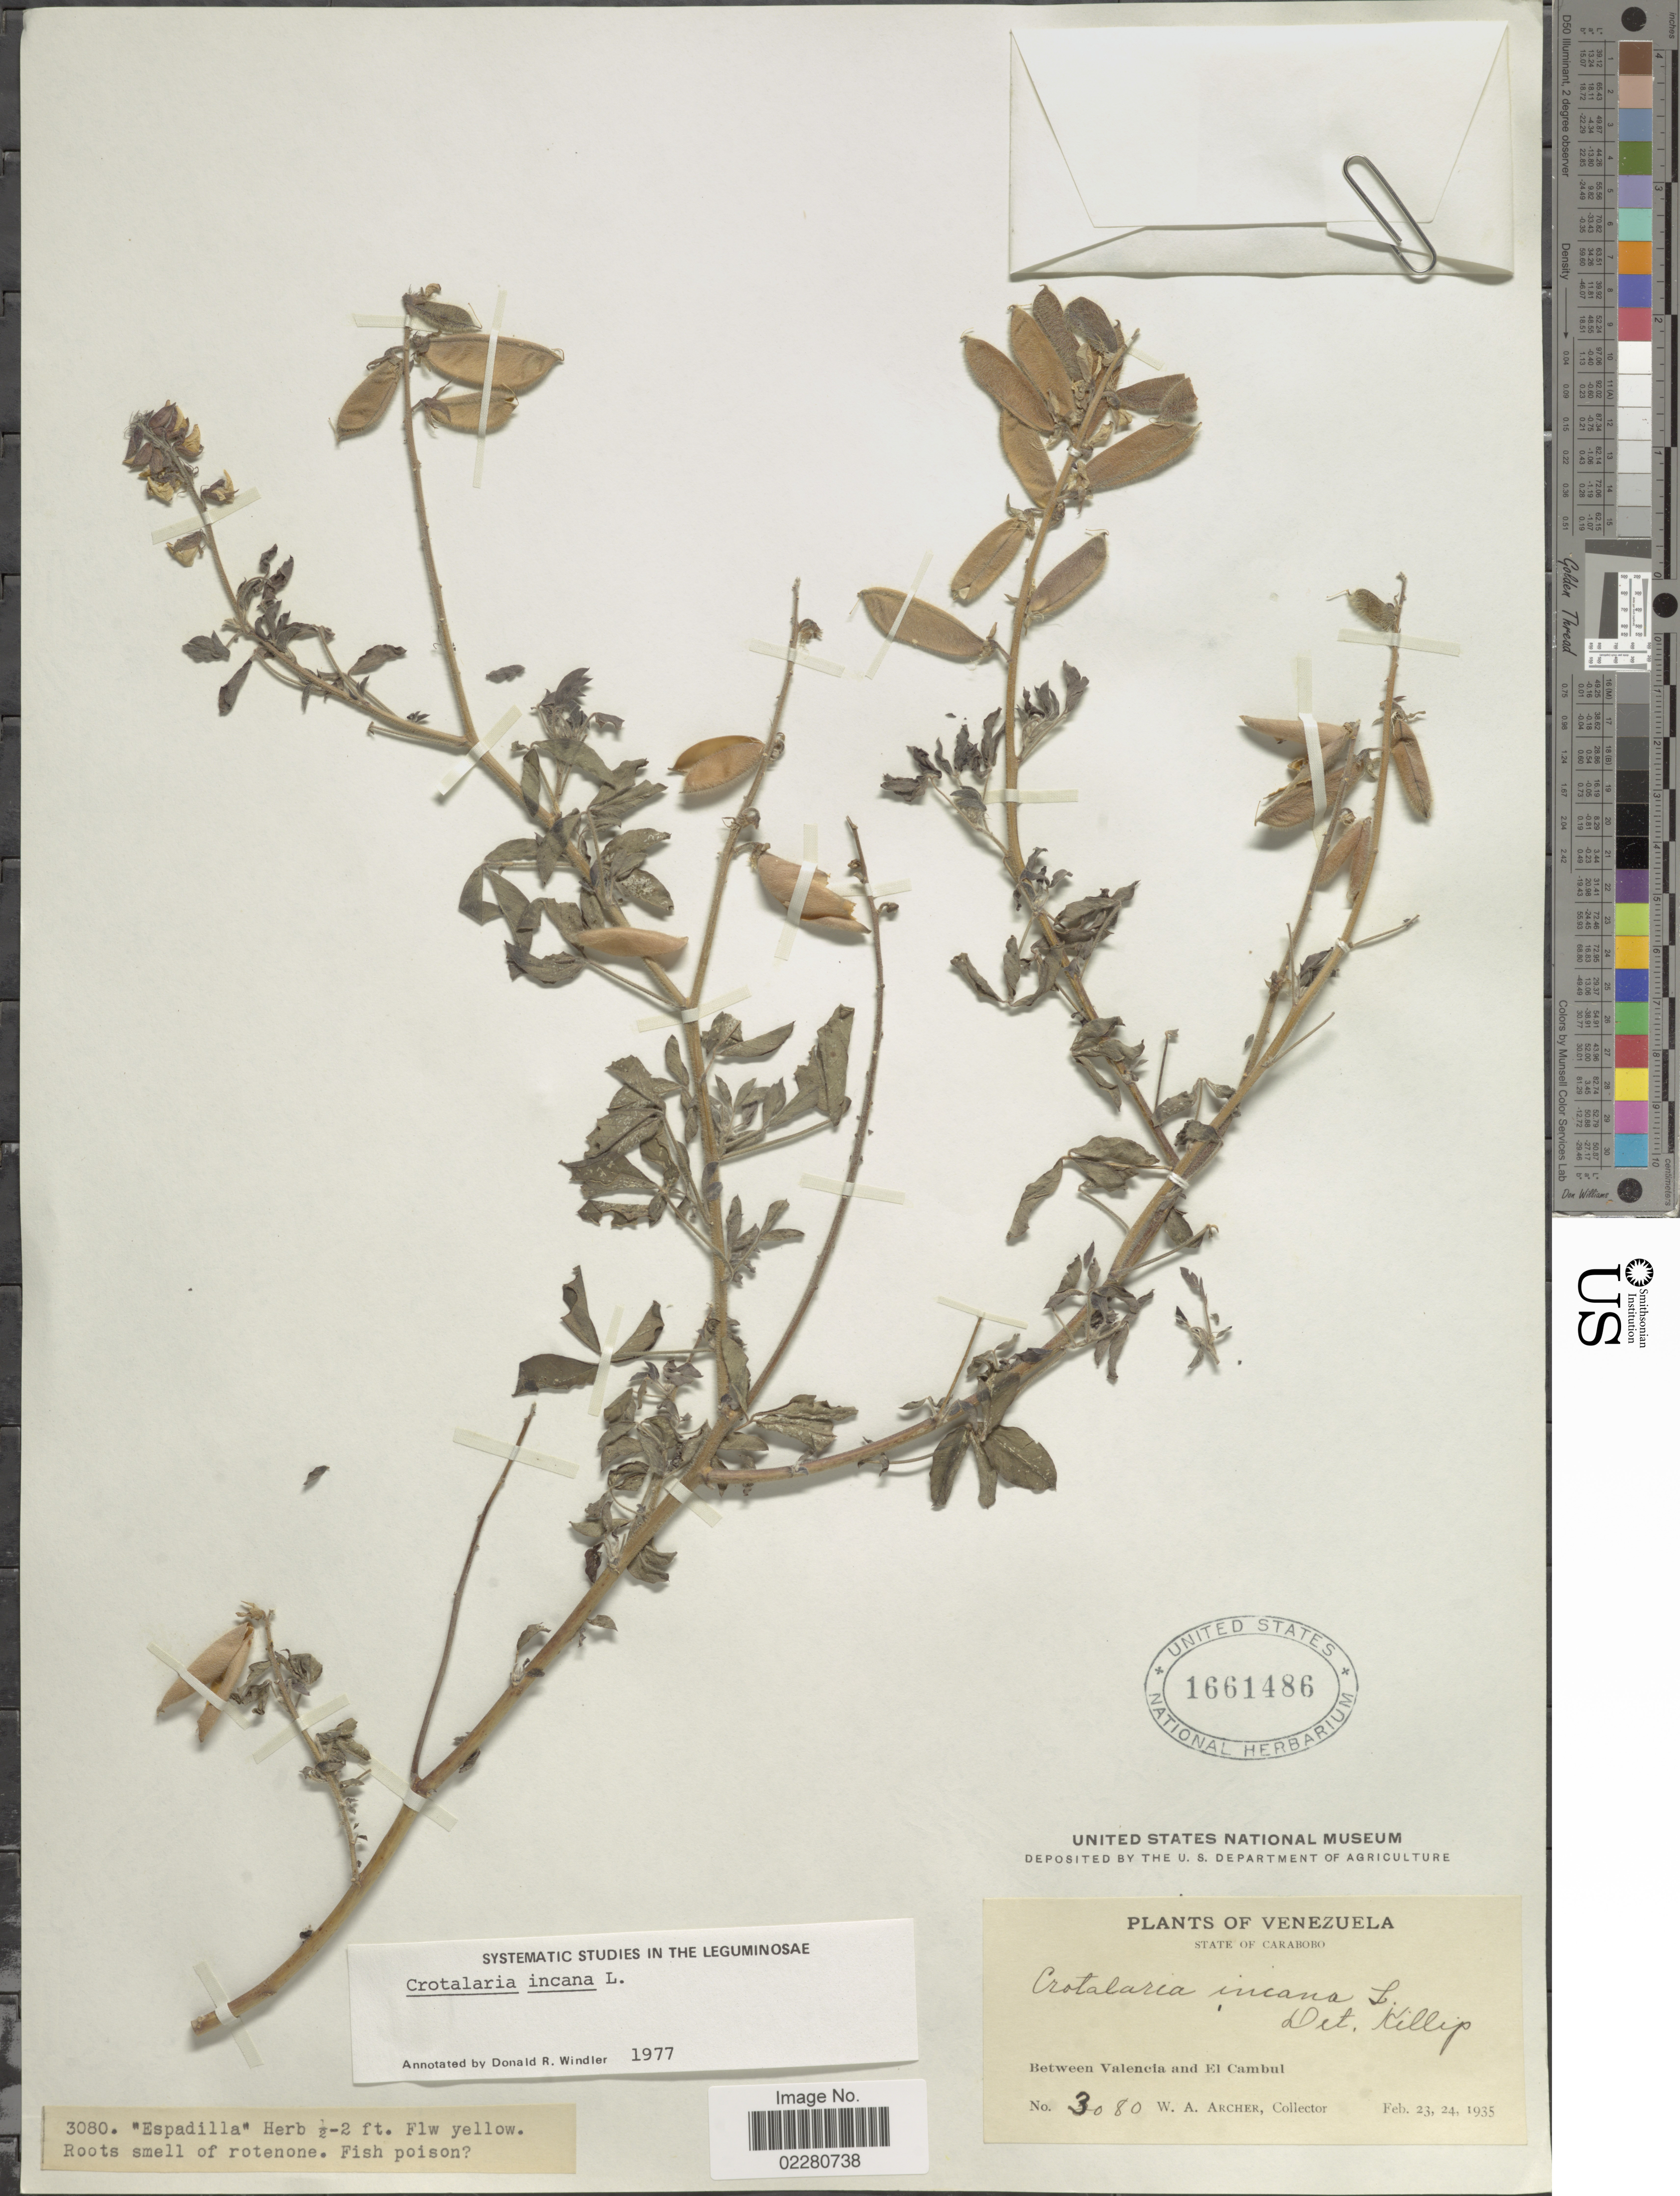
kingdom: Plantae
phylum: Tracheophyta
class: Magnoliopsida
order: Fabales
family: Fabaceae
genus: Crotalaria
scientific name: Crotalaria incana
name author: L.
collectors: W. A. Archer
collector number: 3080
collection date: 1935-02-23/1935-02-24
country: Venezuela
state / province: Carabobo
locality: State of Carabobo. Between Valencia and El Cambul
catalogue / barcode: US 1661486